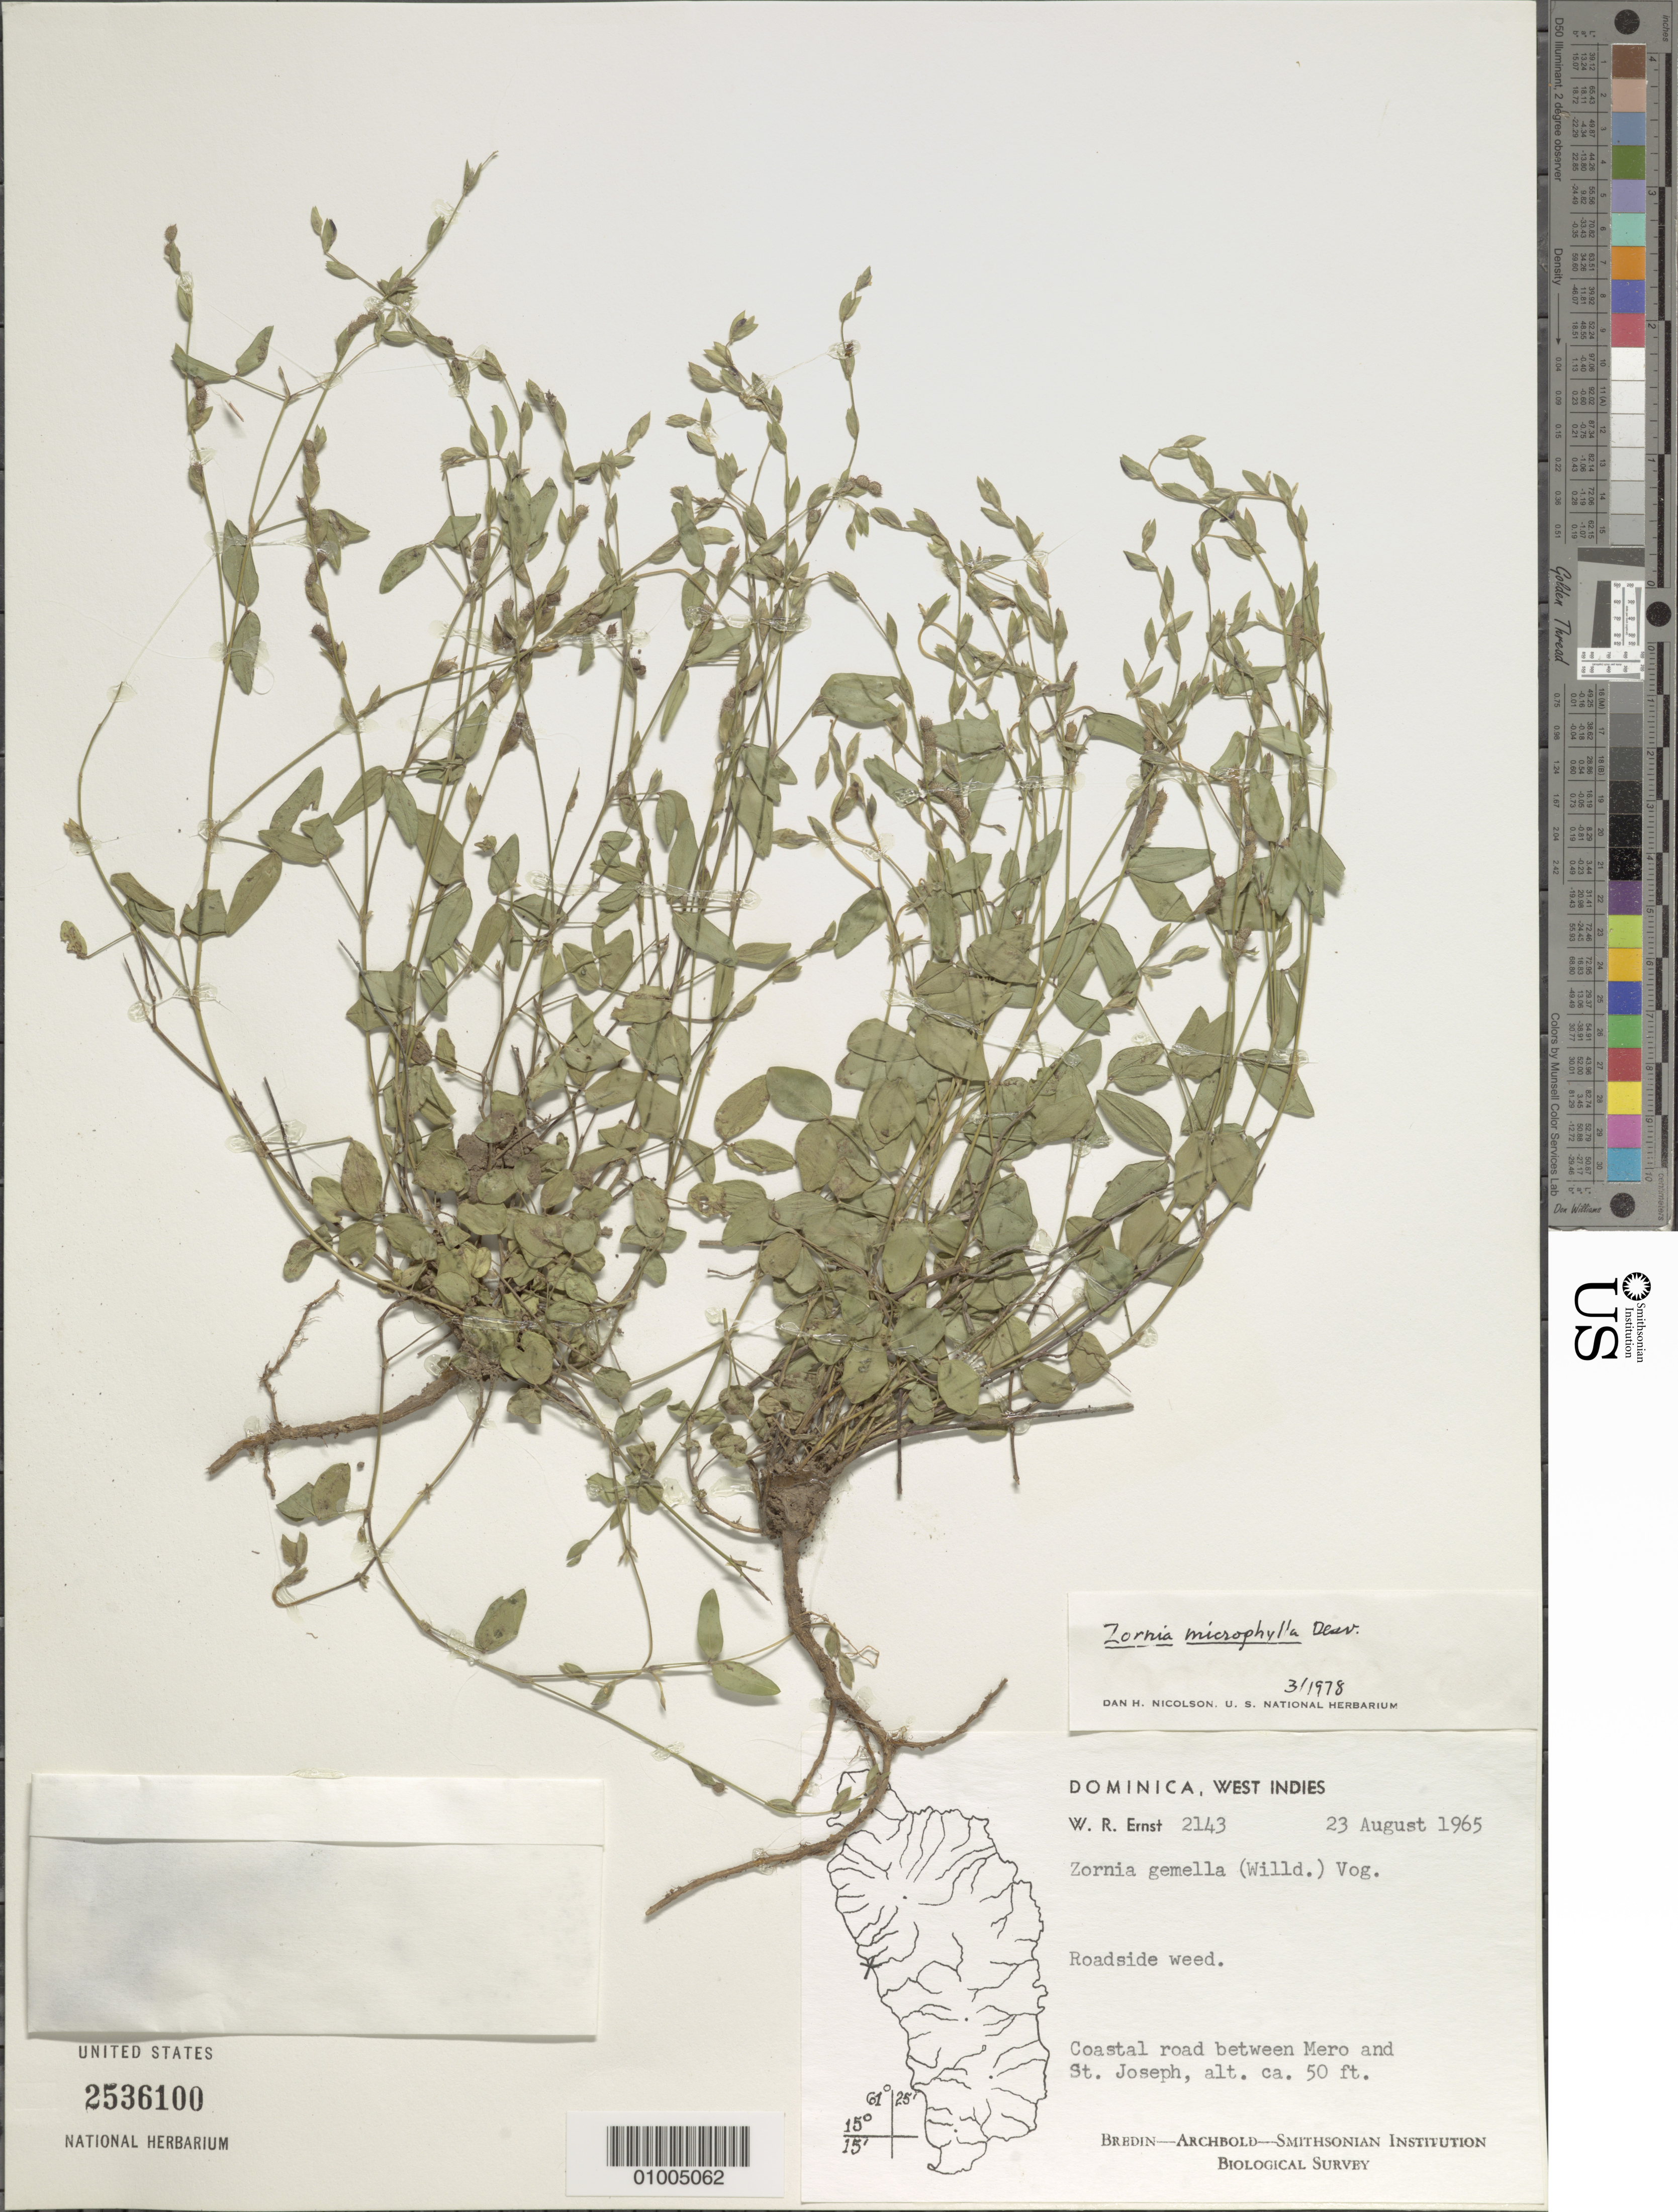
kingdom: Plantae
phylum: Tracheophyta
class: Magnoliopsida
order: Fabales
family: Fabaceae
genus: Zornia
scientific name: Zornia microphylla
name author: Desv.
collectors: W. R. Ernst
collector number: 2143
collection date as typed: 23 Aug 1965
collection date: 1965-08-23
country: Dominica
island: Dominica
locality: Coastal road between Mero and St. Joseph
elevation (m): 15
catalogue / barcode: US 2536100